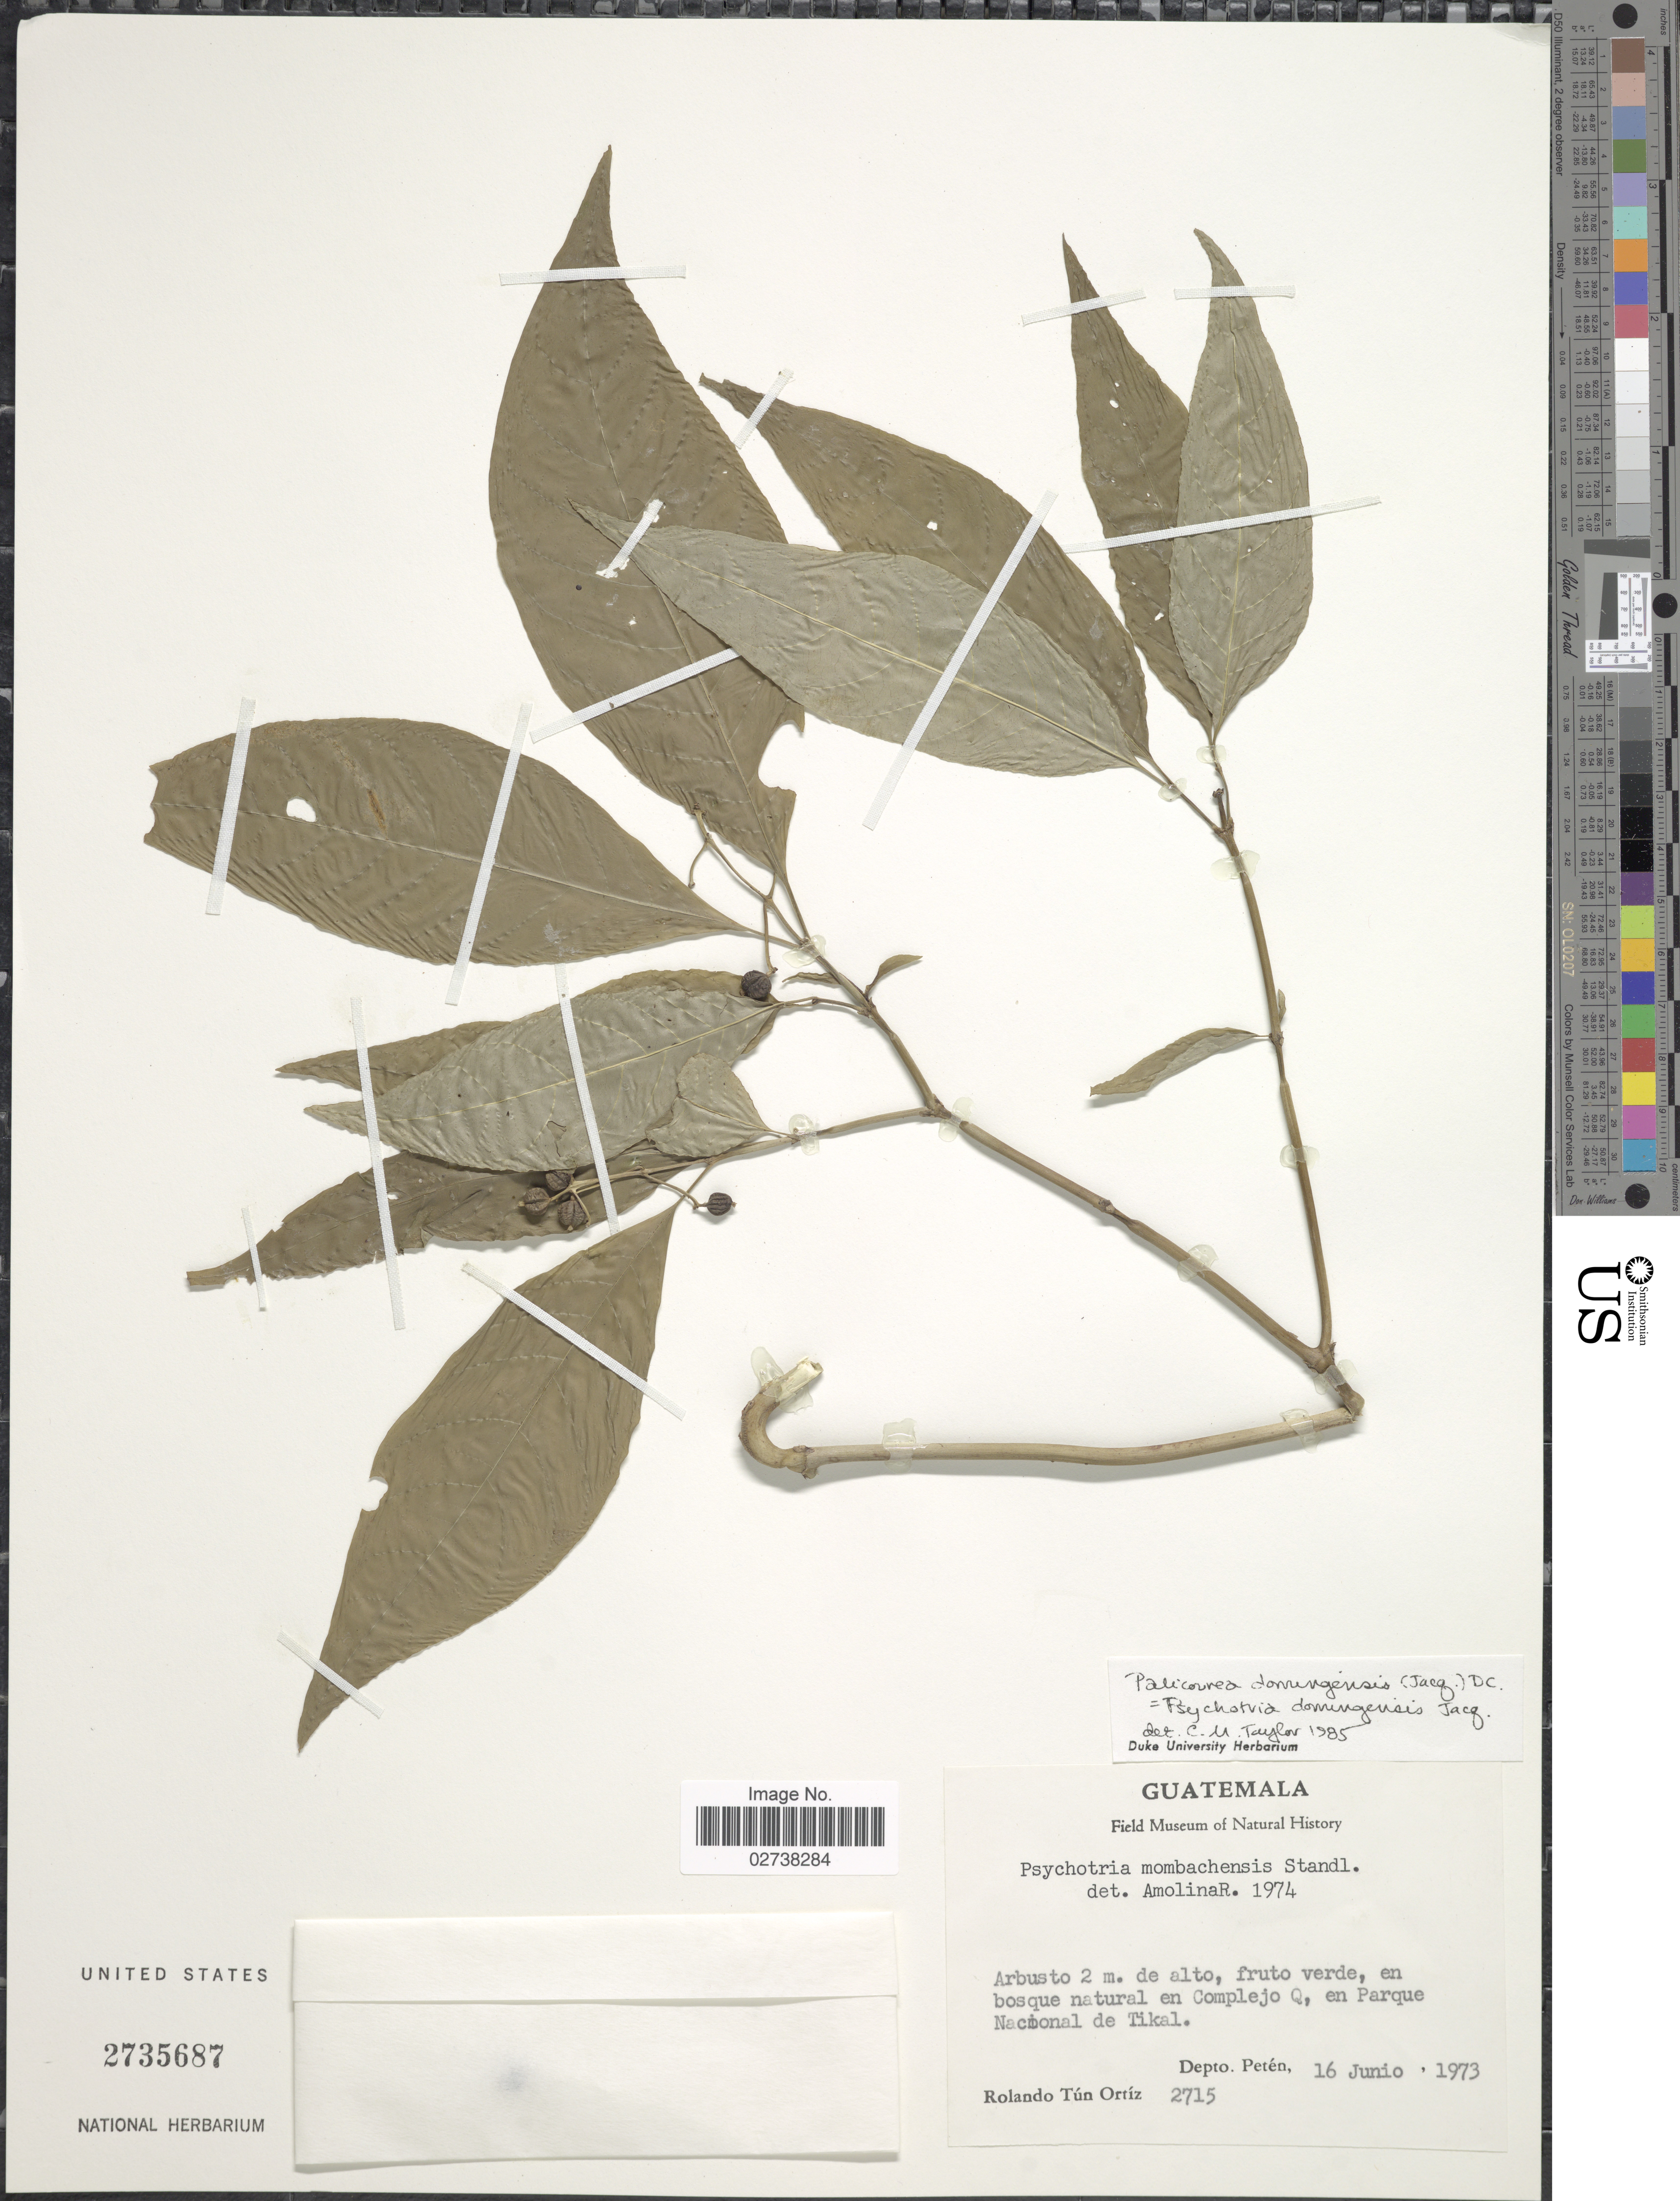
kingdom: Plantae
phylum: Tracheophyta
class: Magnoliopsida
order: Gentianales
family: Rubiaceae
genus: Palicourea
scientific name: Palicourea domingensis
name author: DC.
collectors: R. T. Ortíz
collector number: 2715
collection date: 1973-06-16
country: Guatemala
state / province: El Petén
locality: En bosque natural en Complejo Q, en Parque Nacional de Tilal. Depto. Peten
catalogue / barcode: US 2735687